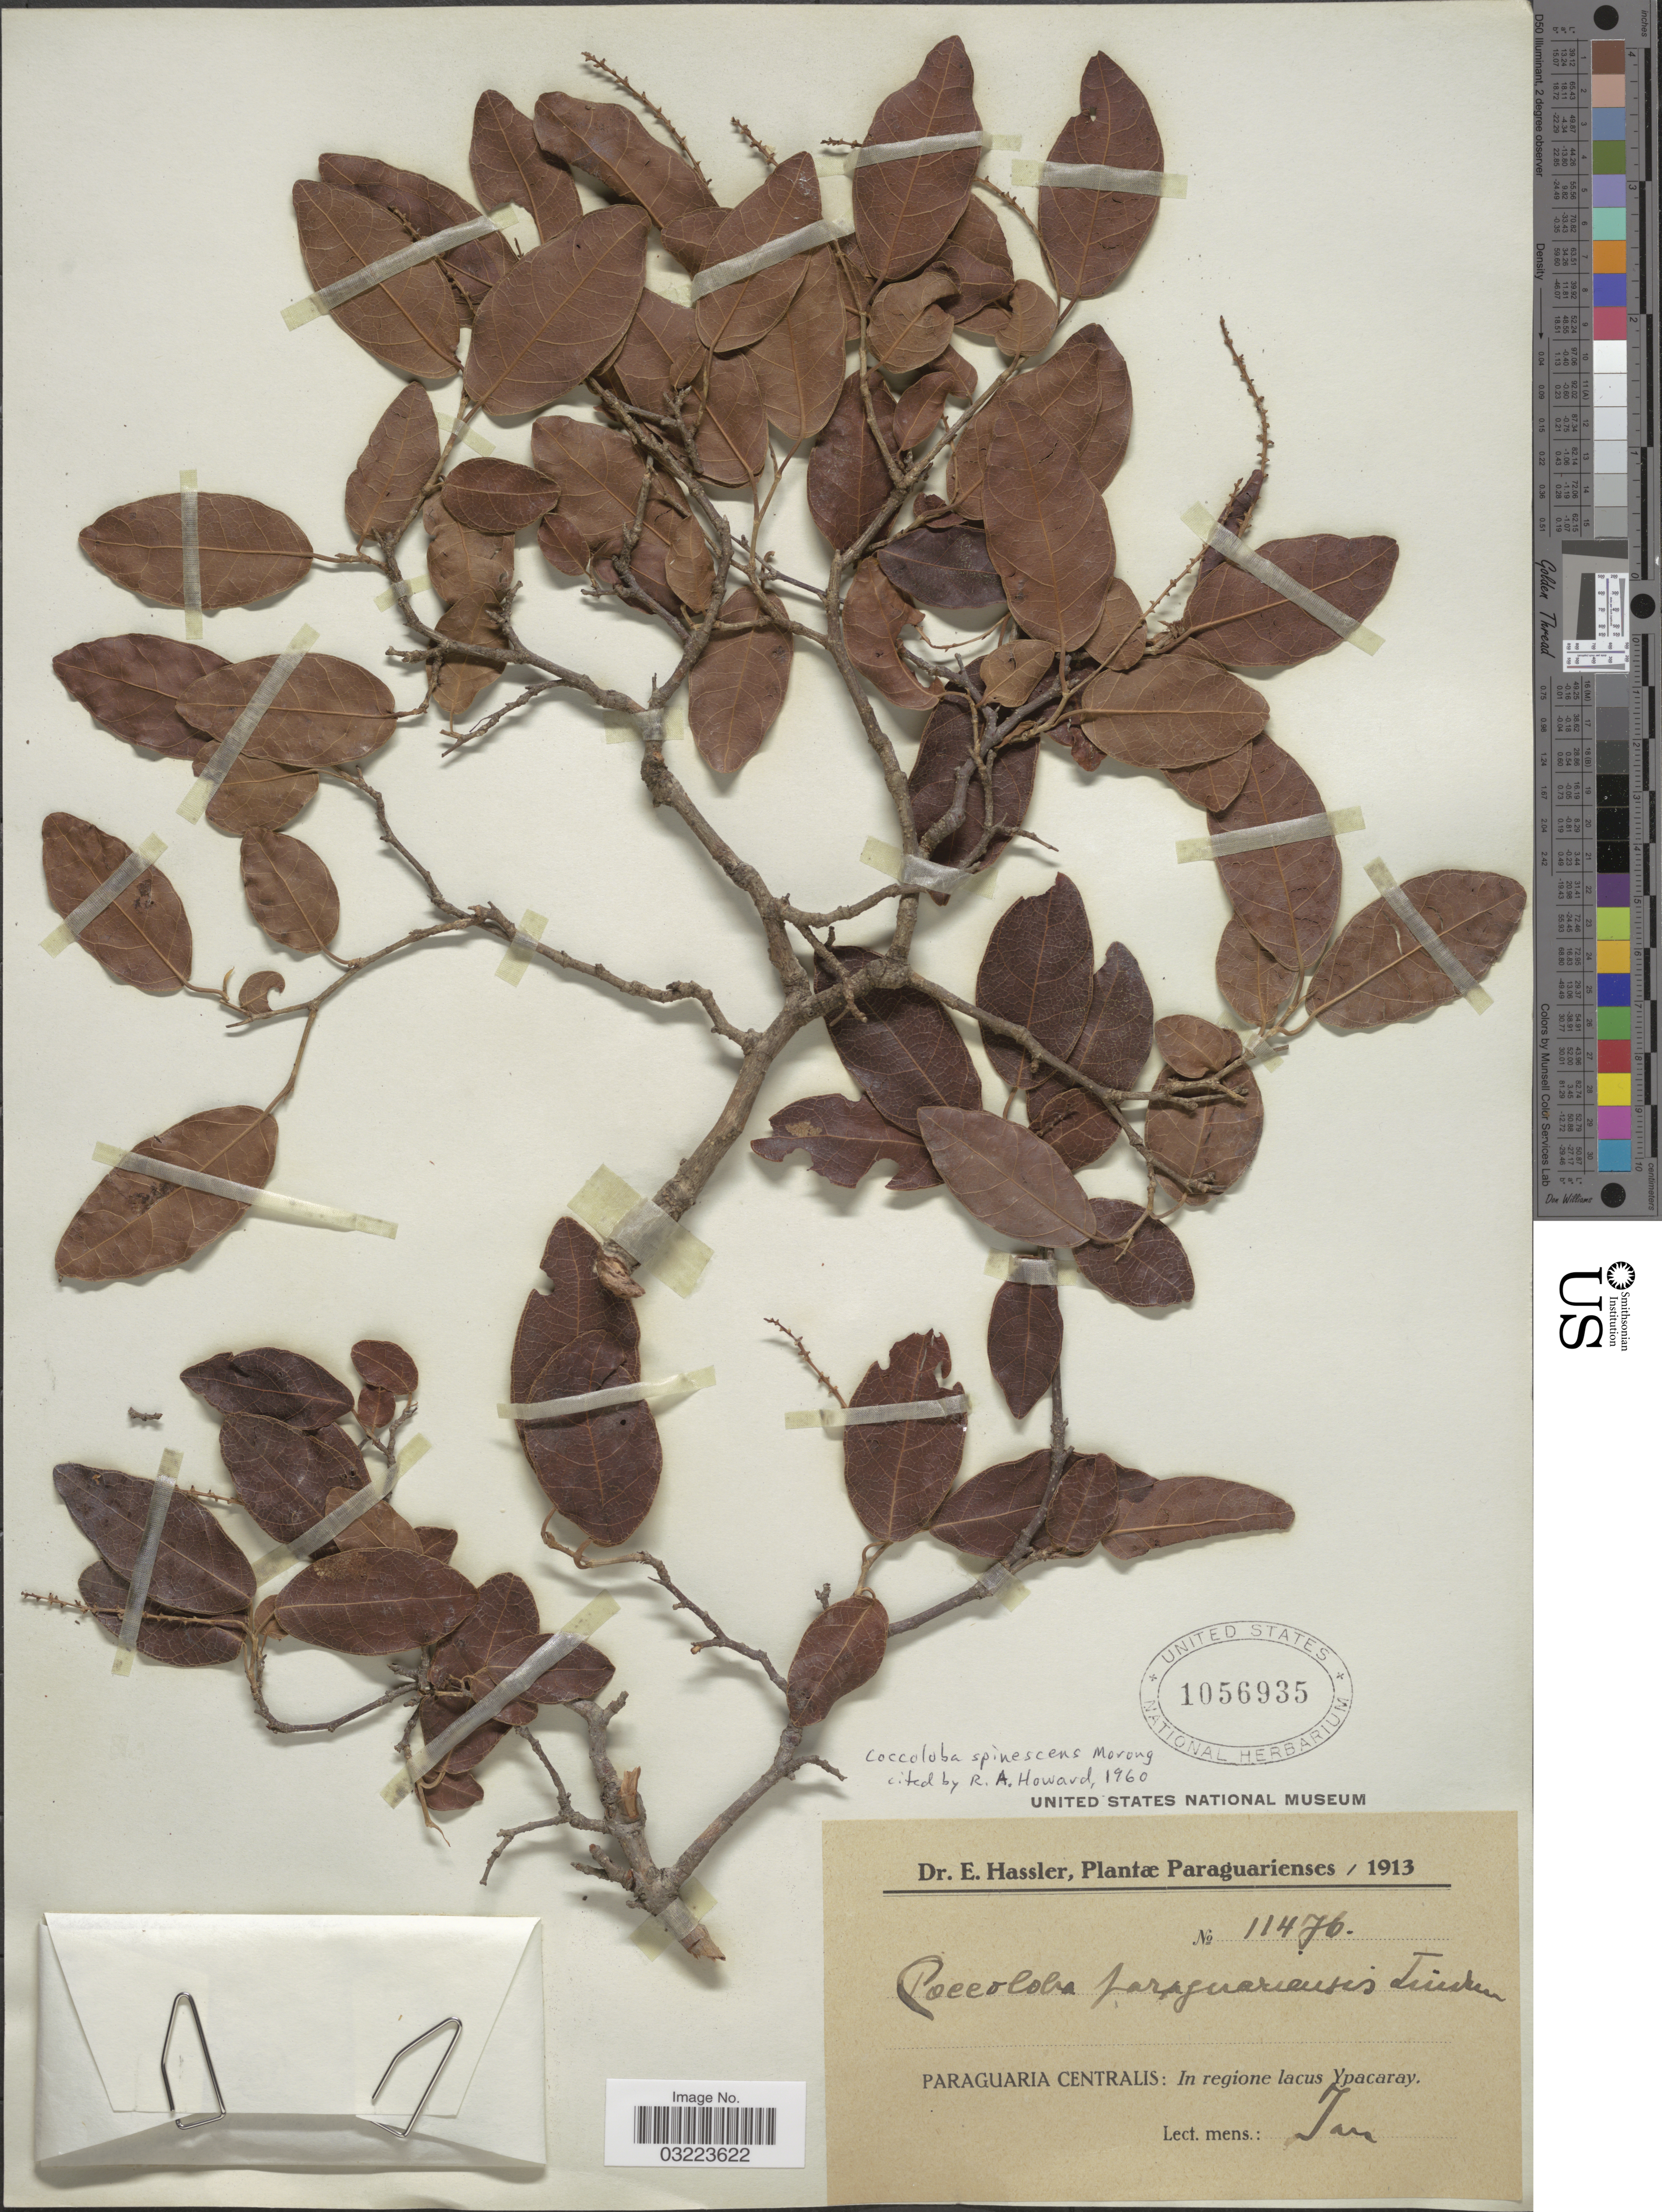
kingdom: Plantae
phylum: Tracheophyta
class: Magnoliopsida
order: Caryophyllales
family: Polygonaceae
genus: Coccoloba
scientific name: Coccoloba spinescens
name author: Morong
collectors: E. Hassler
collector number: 11476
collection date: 1913-01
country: Paraguay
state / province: Paraguari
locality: Paraguarienses, Paraguaria Centralis: In regione lacus Ypacaray.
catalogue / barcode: US 1056935